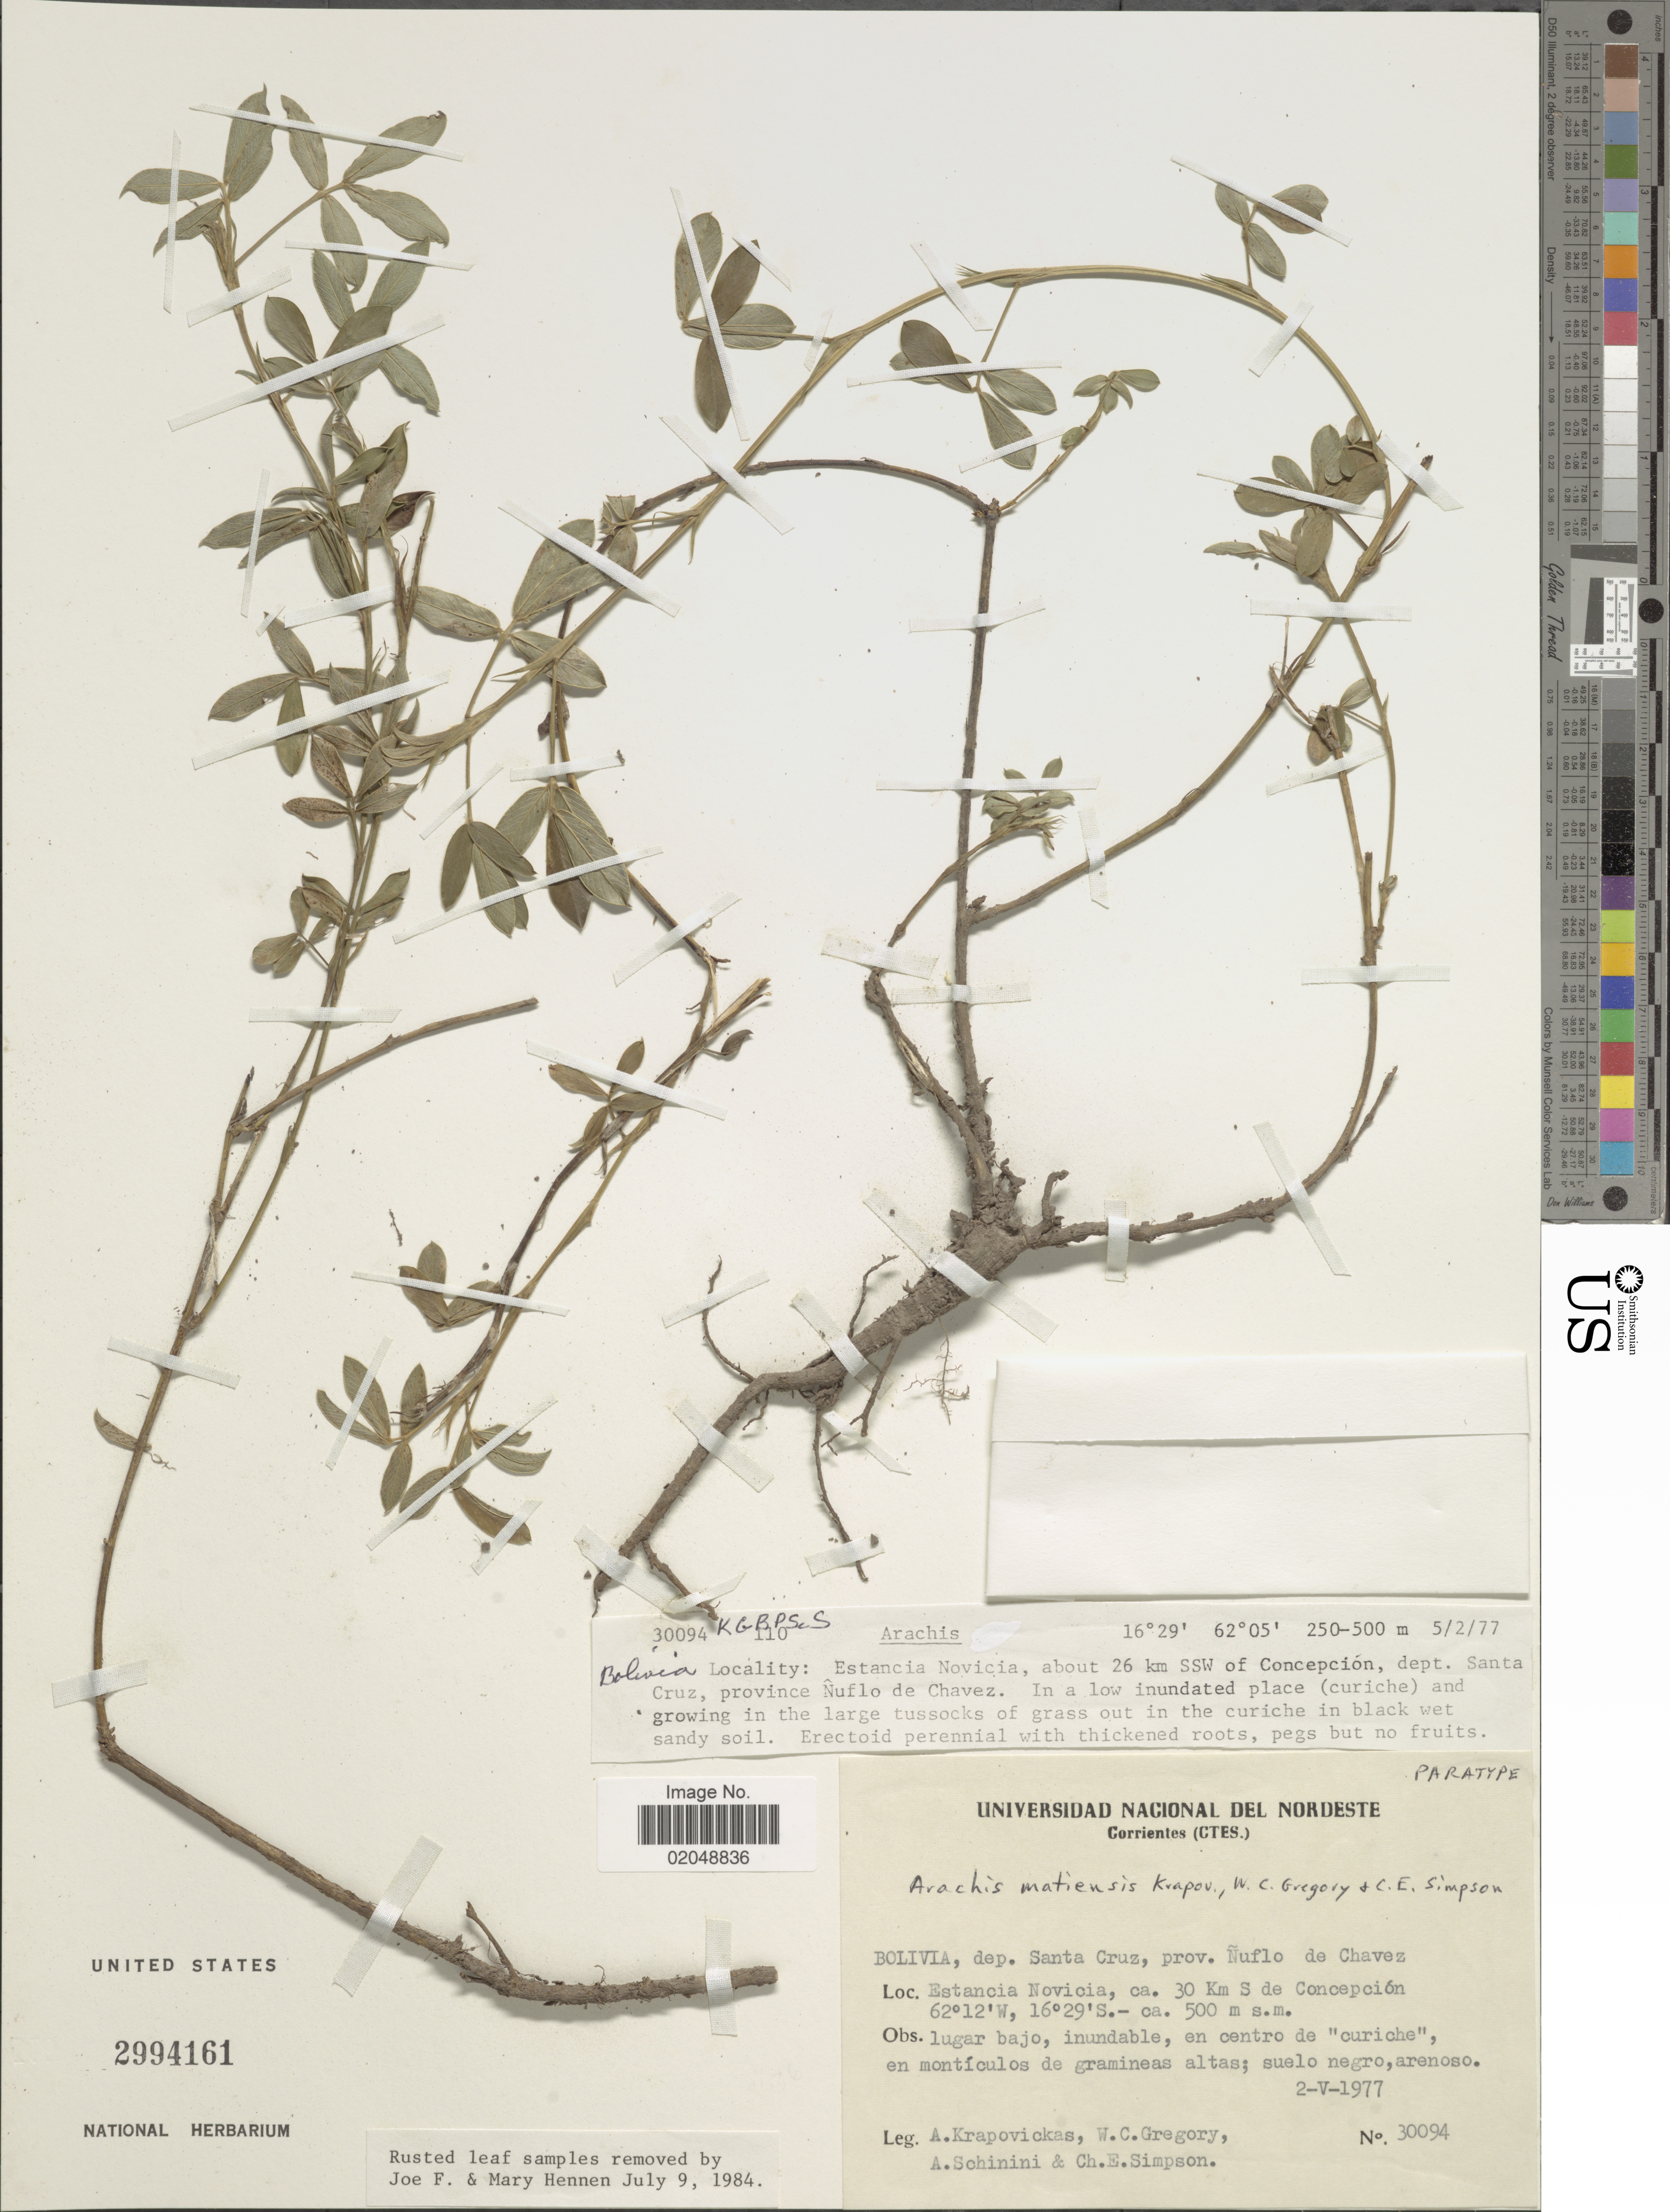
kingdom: Plantae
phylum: Tracheophyta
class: Magnoliopsida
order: Fabales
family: Fabaceae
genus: Arachis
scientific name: Arachis matiensis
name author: Krapov. & W.C. Greg.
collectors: A. Krapovickas, W. C. Gregory, A. Schinini & C. Simpson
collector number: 30094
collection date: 1977-05-02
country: Bolivia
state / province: Santa Cruz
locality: Dep. Santa Cruz, prov. ñuflo de Chavez, Estancia Novicia, ca 30 Km S de Concepción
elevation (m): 500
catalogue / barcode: US 2994161